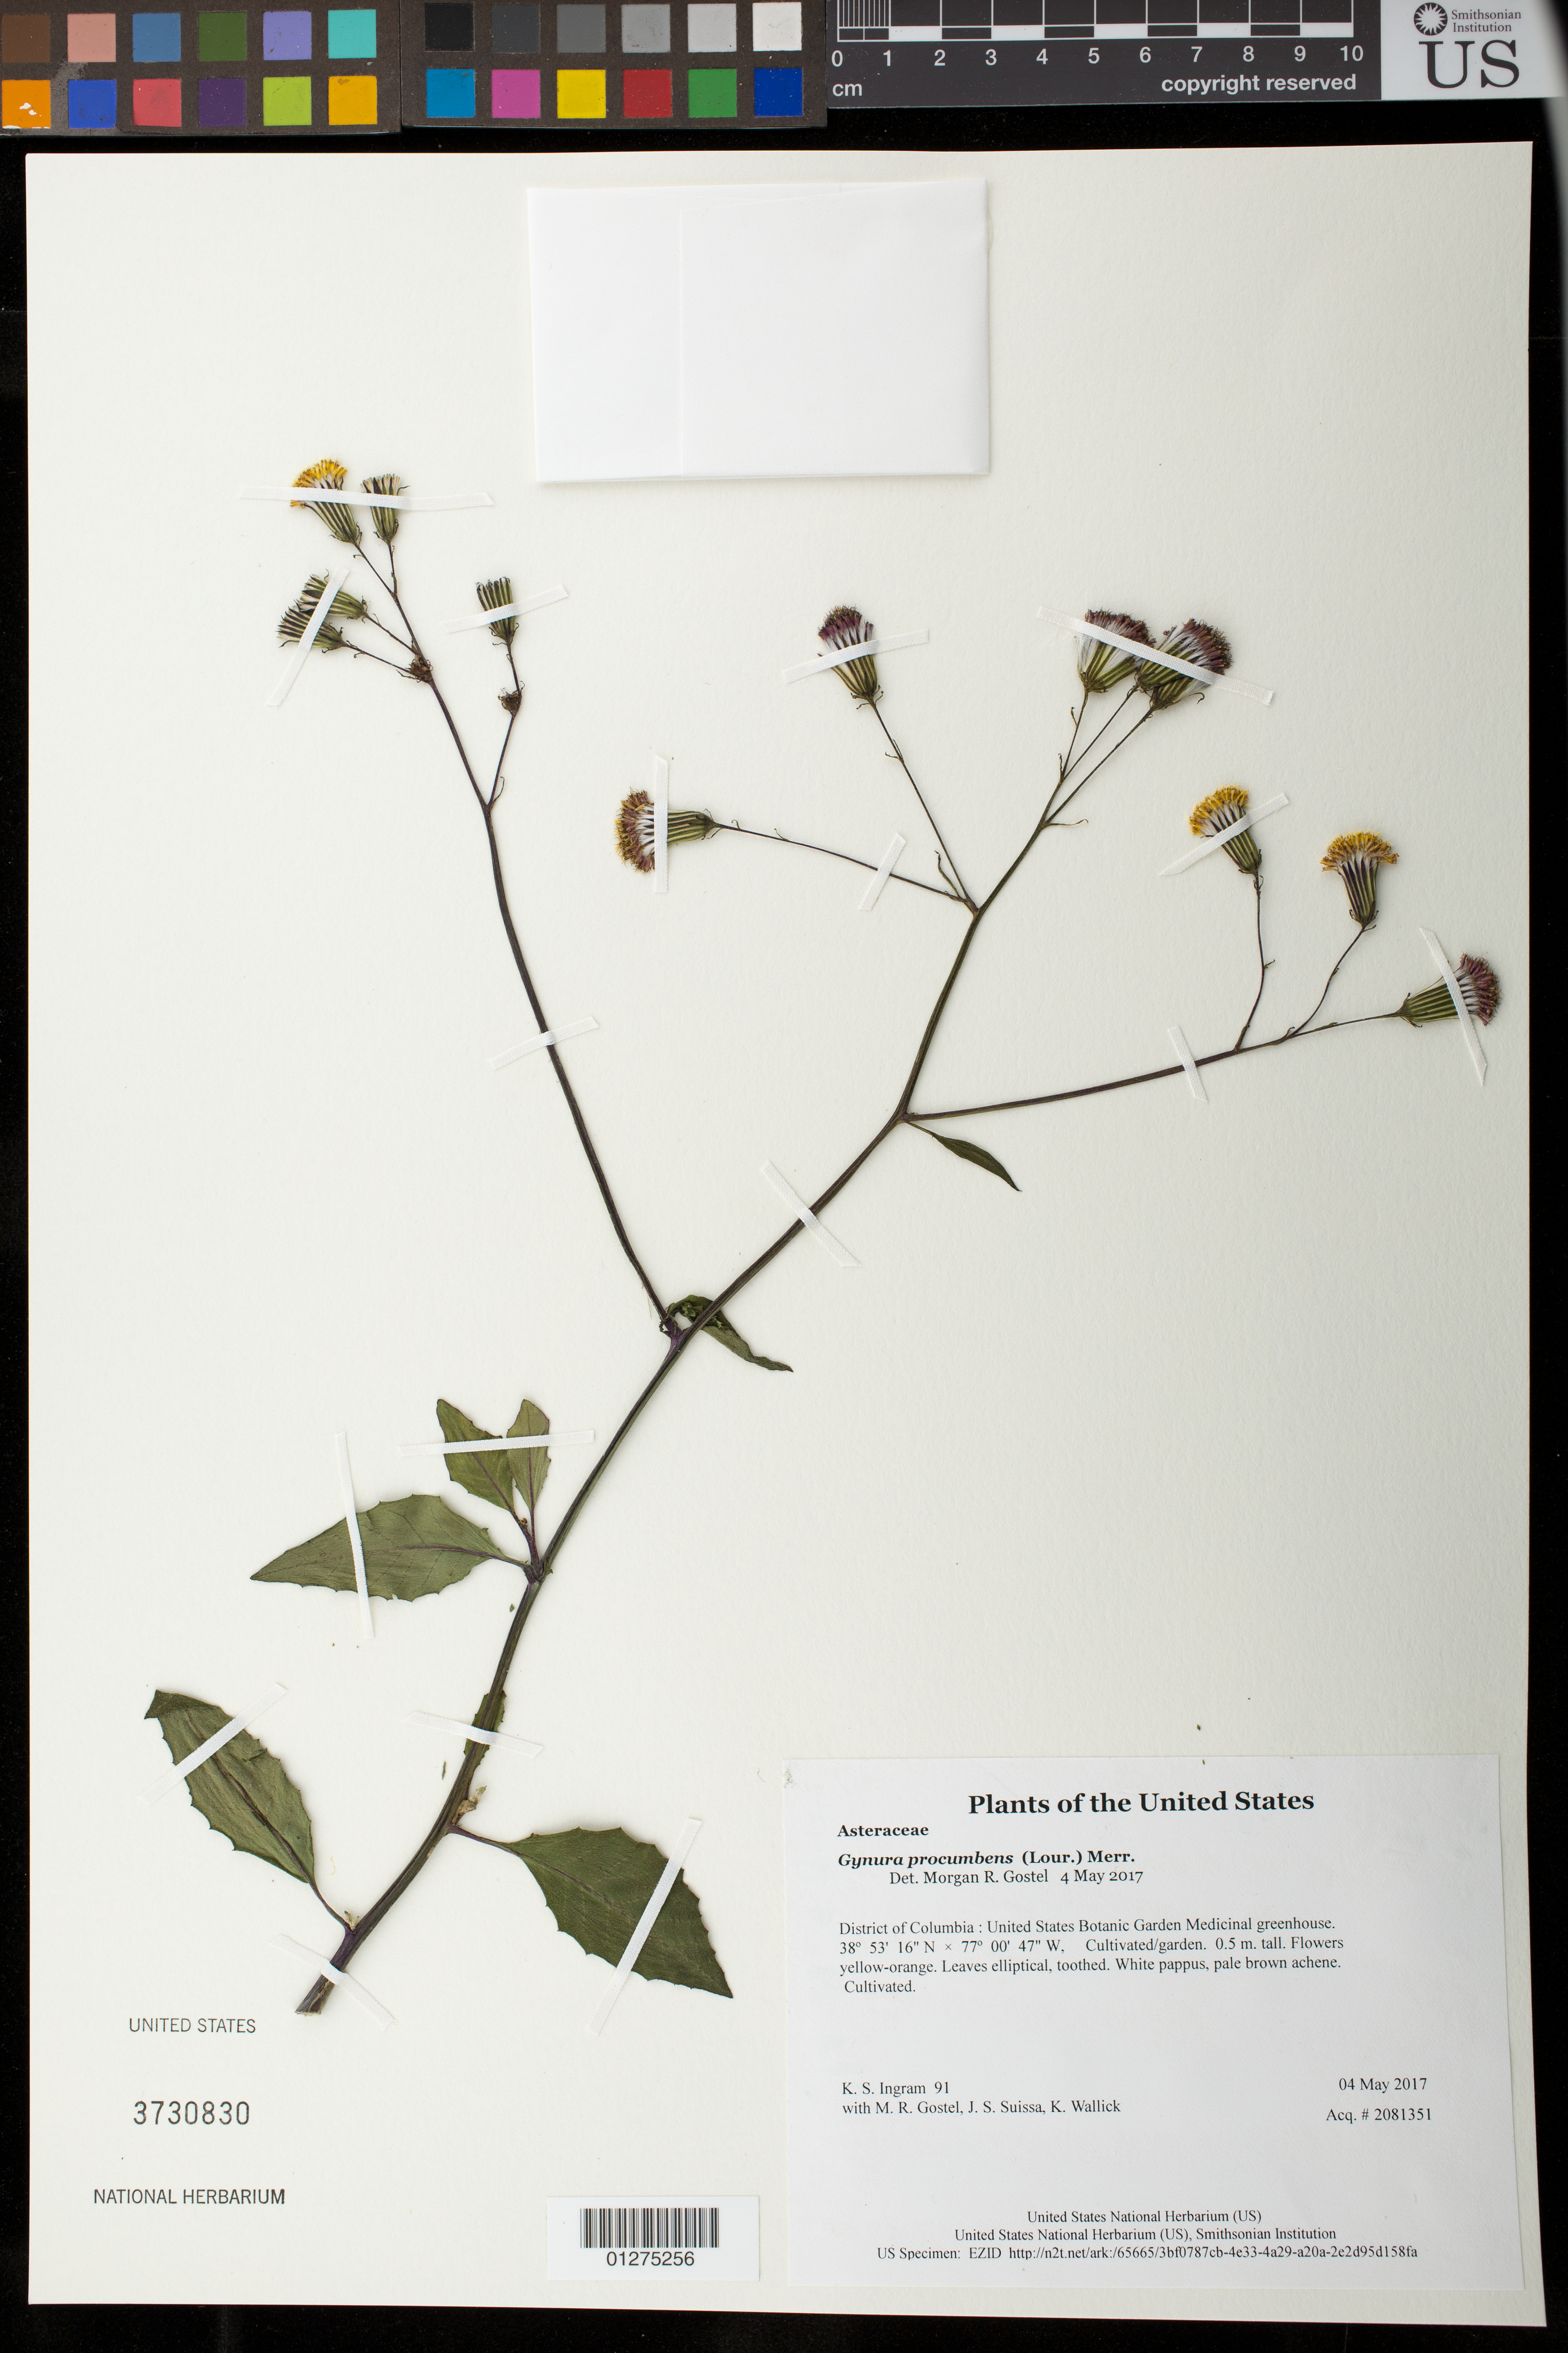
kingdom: Plantae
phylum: Tracheophyta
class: Magnoliopsida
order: Asterales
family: Asteraceae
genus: Gynura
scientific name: Gynura procumbens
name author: (Lour.) Merr.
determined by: Gostel, M. R.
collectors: K. S. Ingram, M. R. Gostel, J. S. Suissa & K. Wallick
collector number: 91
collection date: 2017-05-04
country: United States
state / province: District of Columbia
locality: United States Botanic Garden Medicinal greenhouse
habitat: Cultivated/garden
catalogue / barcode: US 3730830